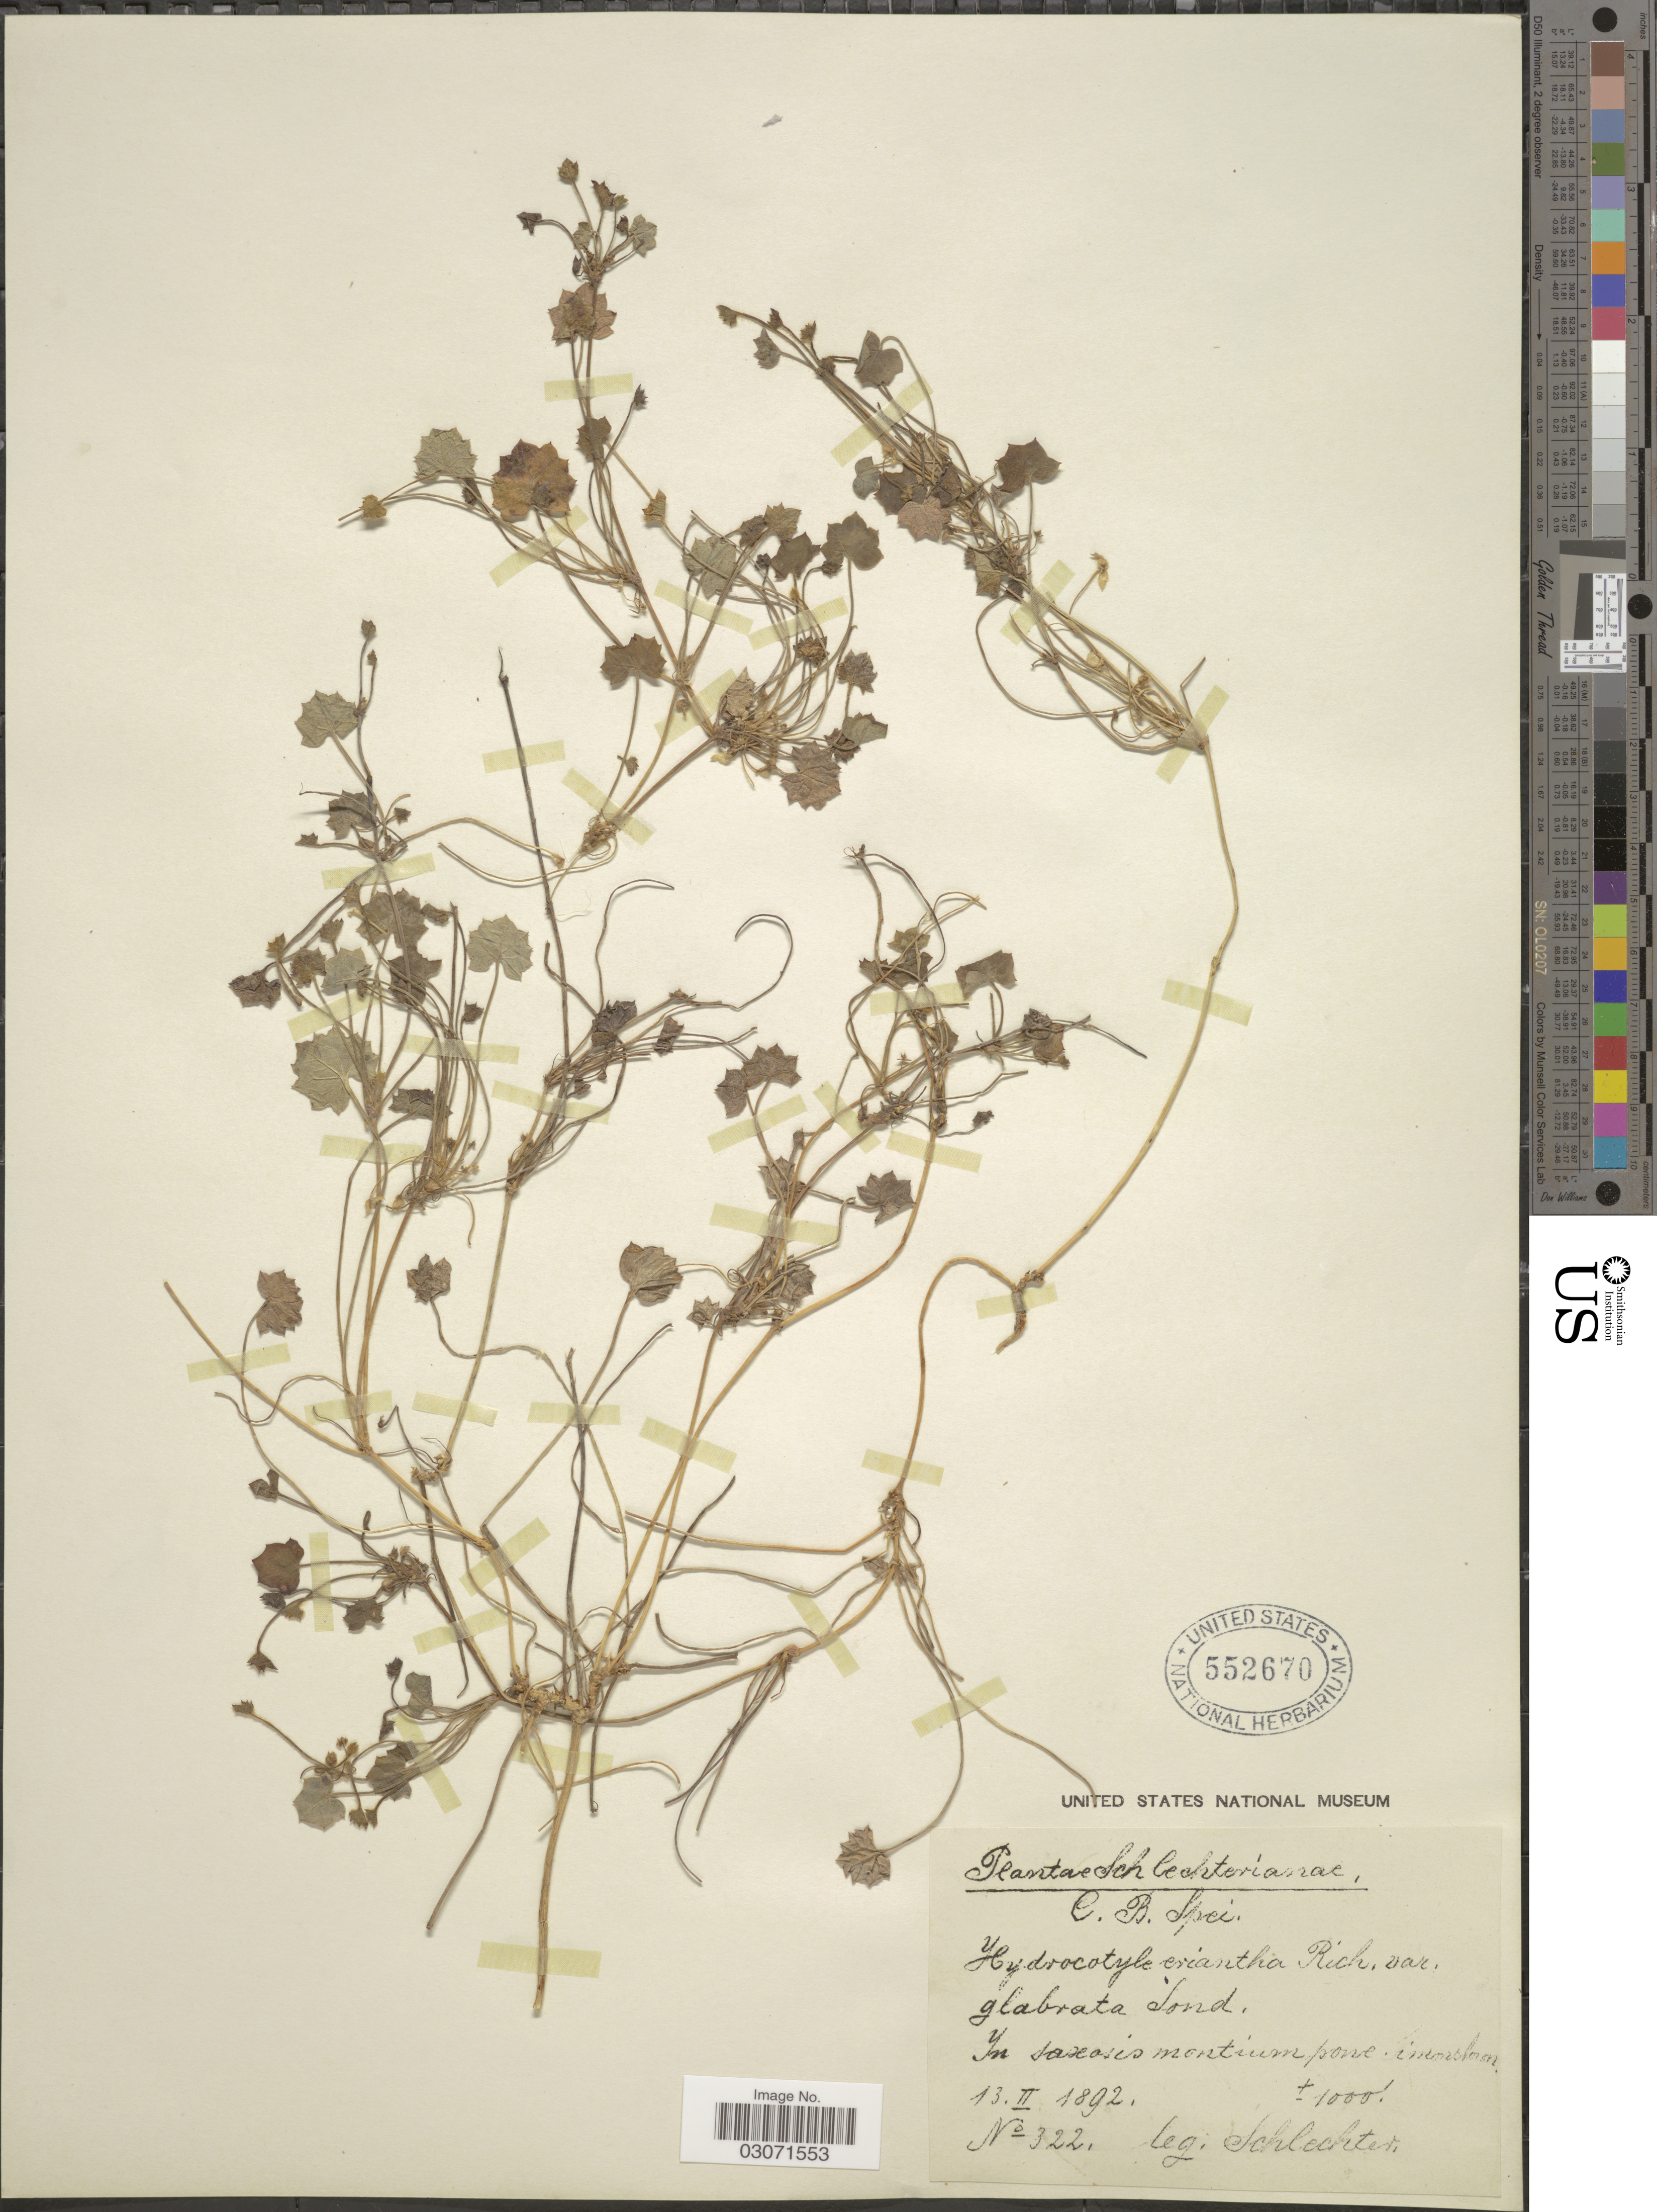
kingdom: Plantae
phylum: Tracheophyta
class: Magnoliopsida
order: Apiales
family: Araliaceae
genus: Hydrocotyle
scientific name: Hydrocotyle eriantha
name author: A. Rich.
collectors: Schlechter, --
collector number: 322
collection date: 1892-02-13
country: South Africa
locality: C. B. Spei. In saseasis montium pone Simonstown.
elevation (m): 305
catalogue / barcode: US 552670